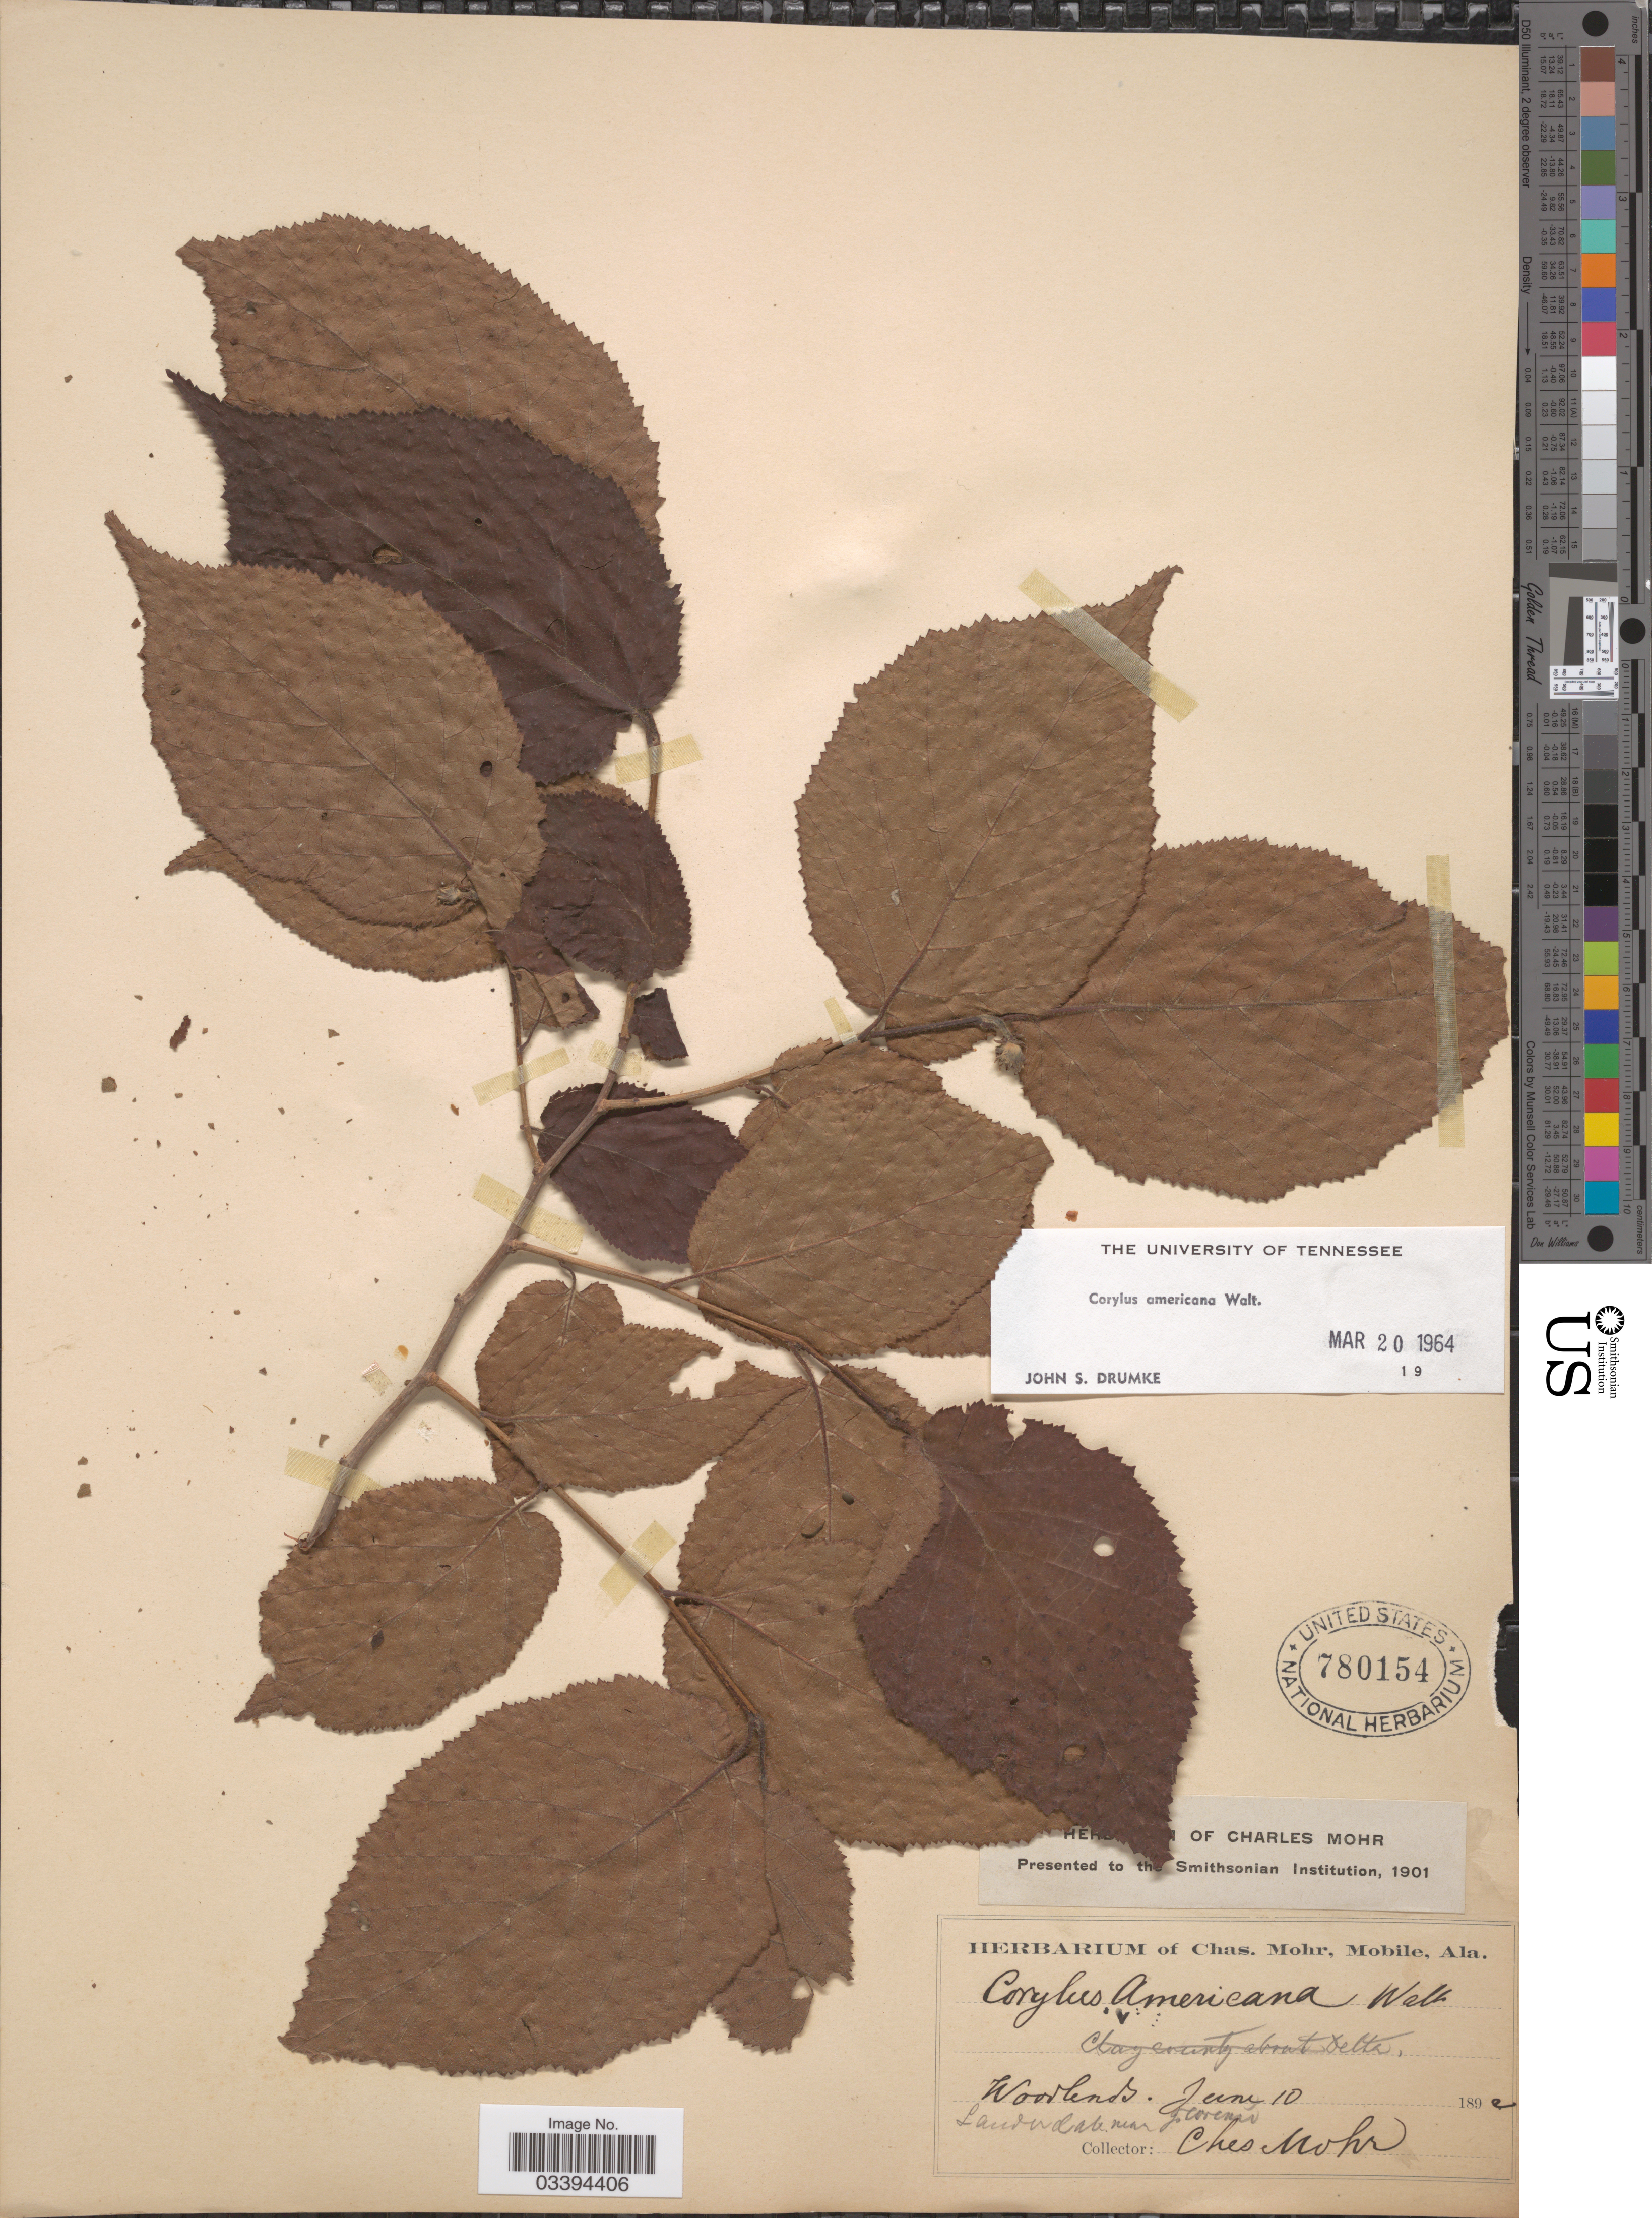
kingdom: Plantae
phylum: Tracheophyta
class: Magnoliopsida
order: Fagales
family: Betulaceae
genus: Corylus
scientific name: Corylus americana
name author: Walter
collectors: Mohr, C. T. (herbarium)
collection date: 1892-06-10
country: United States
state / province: Alabama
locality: Lauderdale near Florence.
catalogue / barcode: US 780154